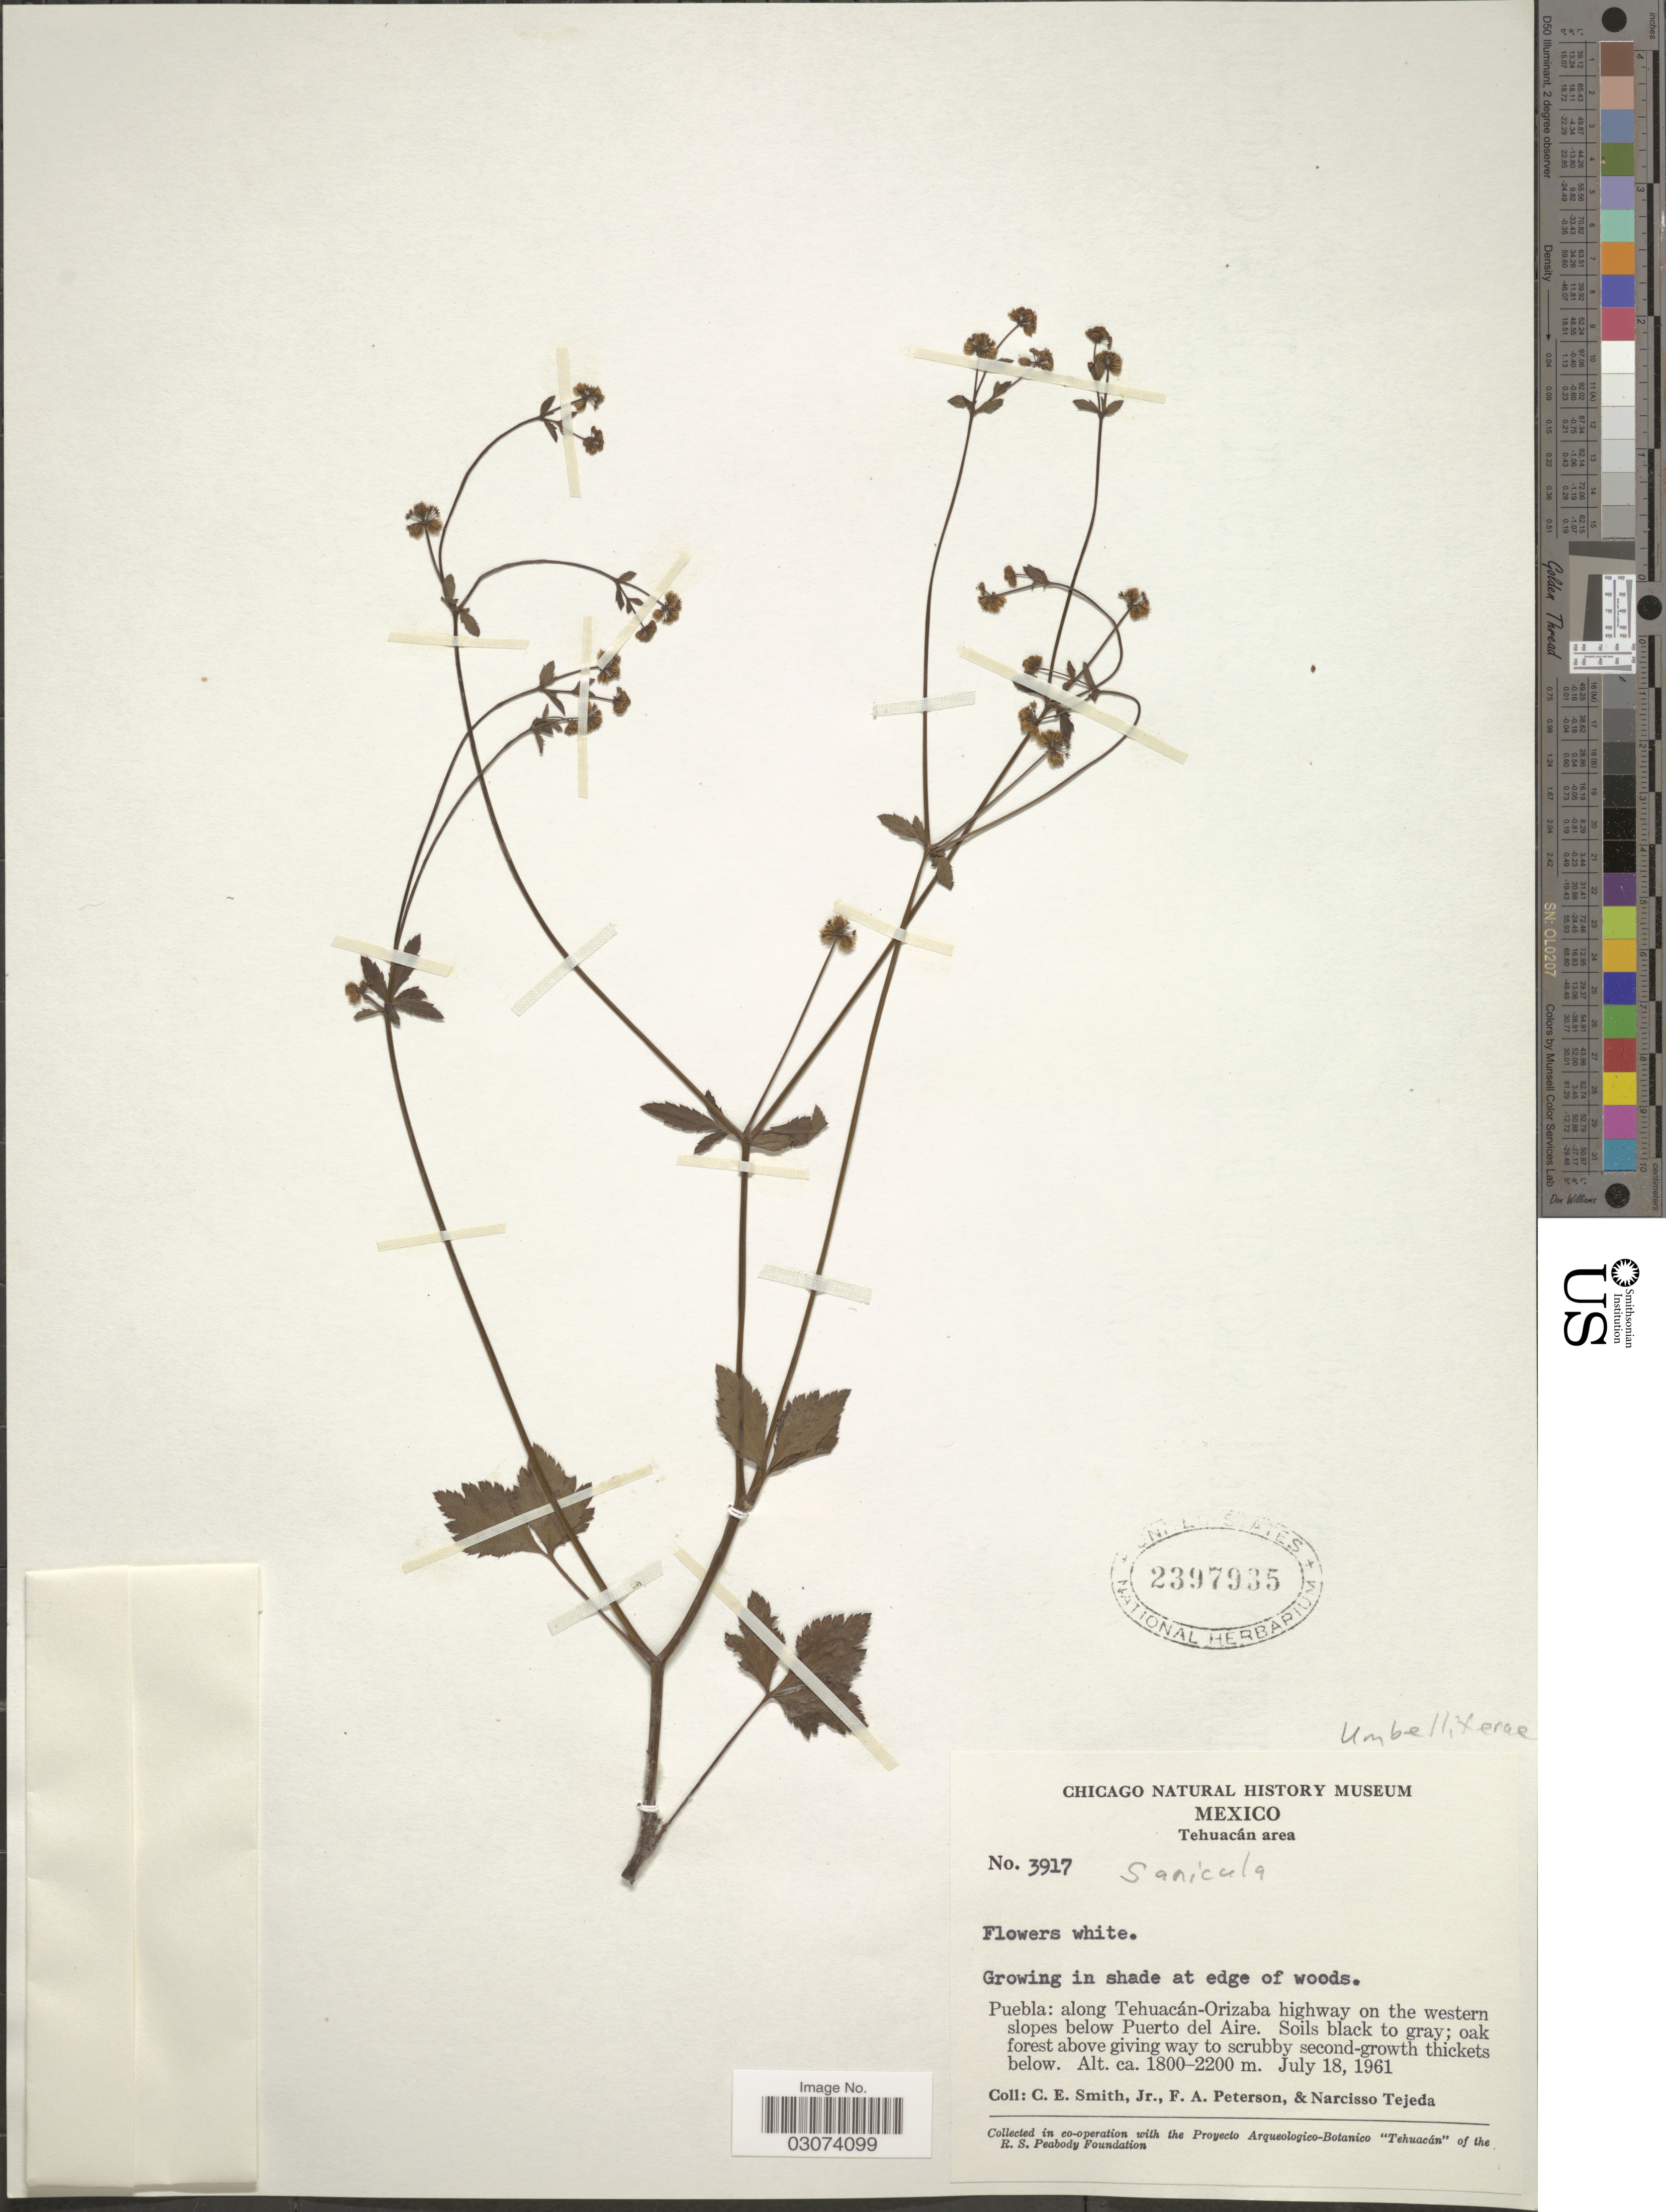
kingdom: Plantae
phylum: Tracheophyta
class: Magnoliopsida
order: Apiales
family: Apiaceae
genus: Sanicula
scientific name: Sanicula sp.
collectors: C. E. Smith Jr., F. A. Peterson & N. Tejeda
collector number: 3917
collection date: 1961-07-18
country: Mexico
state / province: Puebla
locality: Tehuacán area. Along Tehuacán-Orizaba highway on the western slopes below Puerto del Aire.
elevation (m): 1800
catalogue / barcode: US 2397935